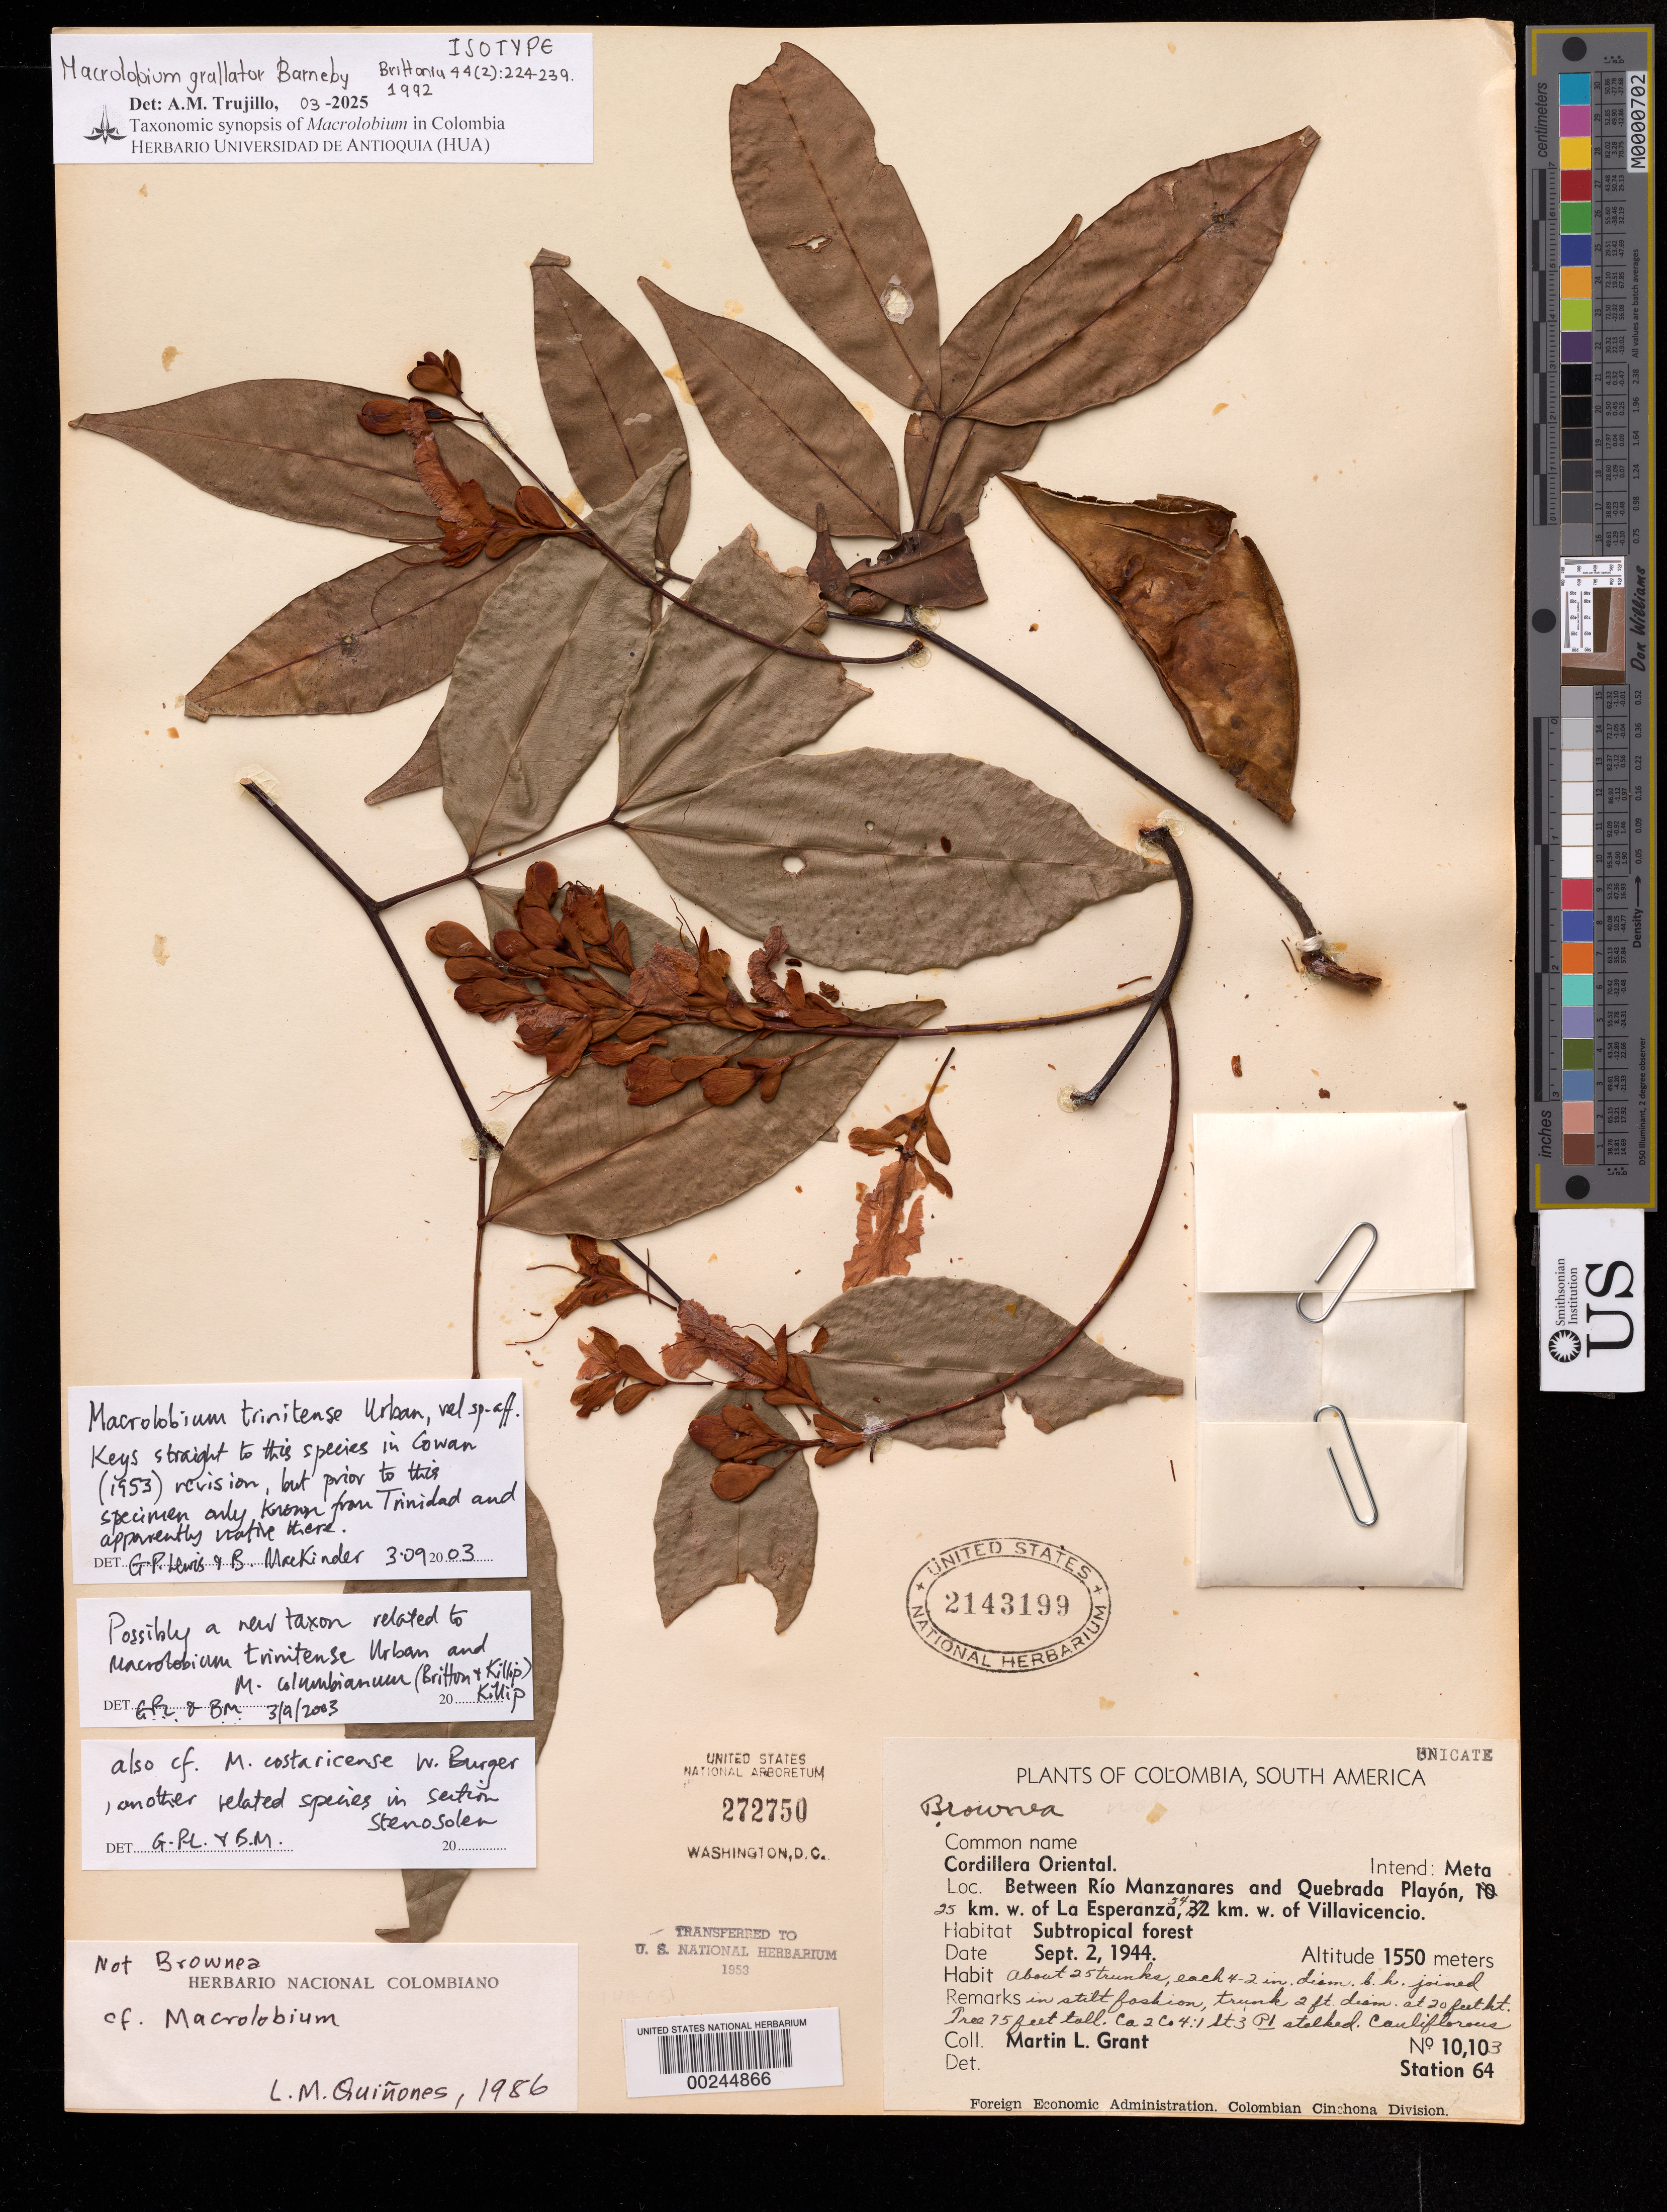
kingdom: Plantae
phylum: Tracheophyta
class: Magnoliopsida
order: Fabales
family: Fabaceae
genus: Macrolobium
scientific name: Macrolobium grallator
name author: Barneby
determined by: Trujillo, A. M.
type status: Isotype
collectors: M. L. Grant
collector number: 10103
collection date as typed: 02 Sep 1944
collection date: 1944-09-02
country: Colombia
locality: Between Rio Manzanares and Quebrada Playon 25 km W of la Esperanza 34 km W of Villa Vicencia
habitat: Subtropical forest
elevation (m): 1550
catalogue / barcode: US 2143199